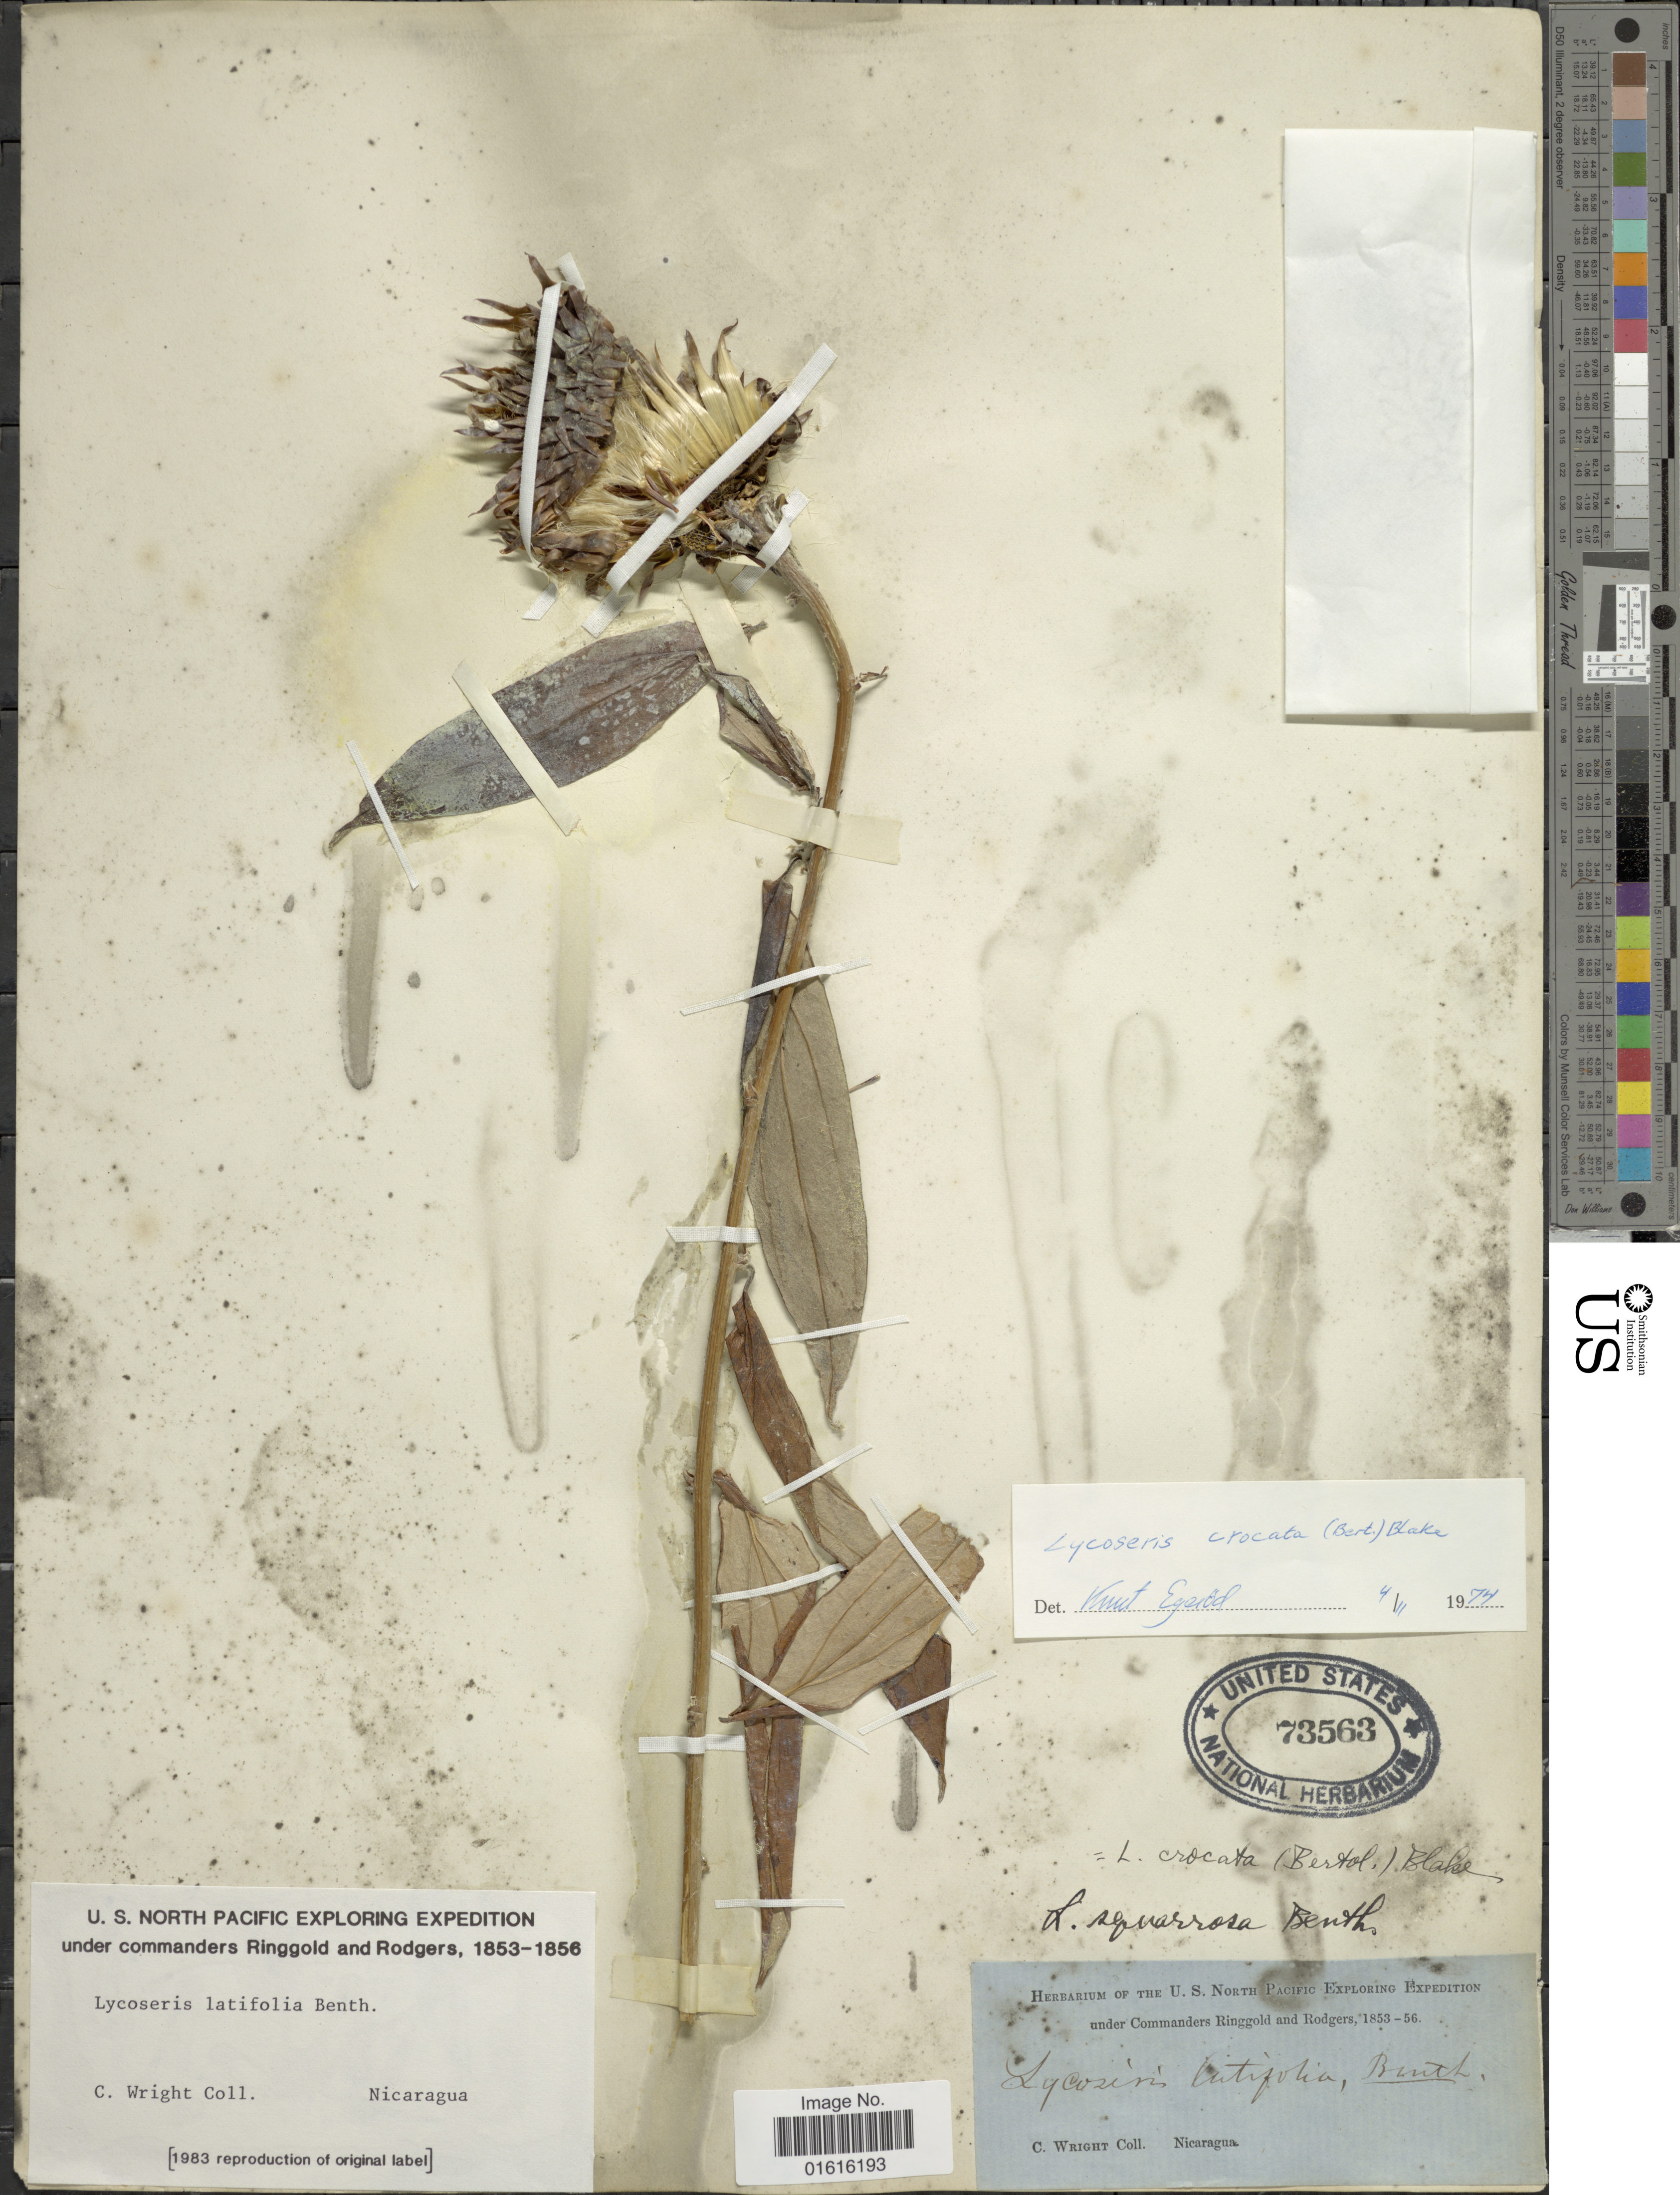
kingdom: Plantae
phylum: Tracheophyta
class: Magnoliopsida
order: Asterales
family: Asteraceae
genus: Lycoseris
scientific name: Lycoseris crocata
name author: S.F. Blake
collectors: C. Wright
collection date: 1853/1856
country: Nicaragua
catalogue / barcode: US 73563